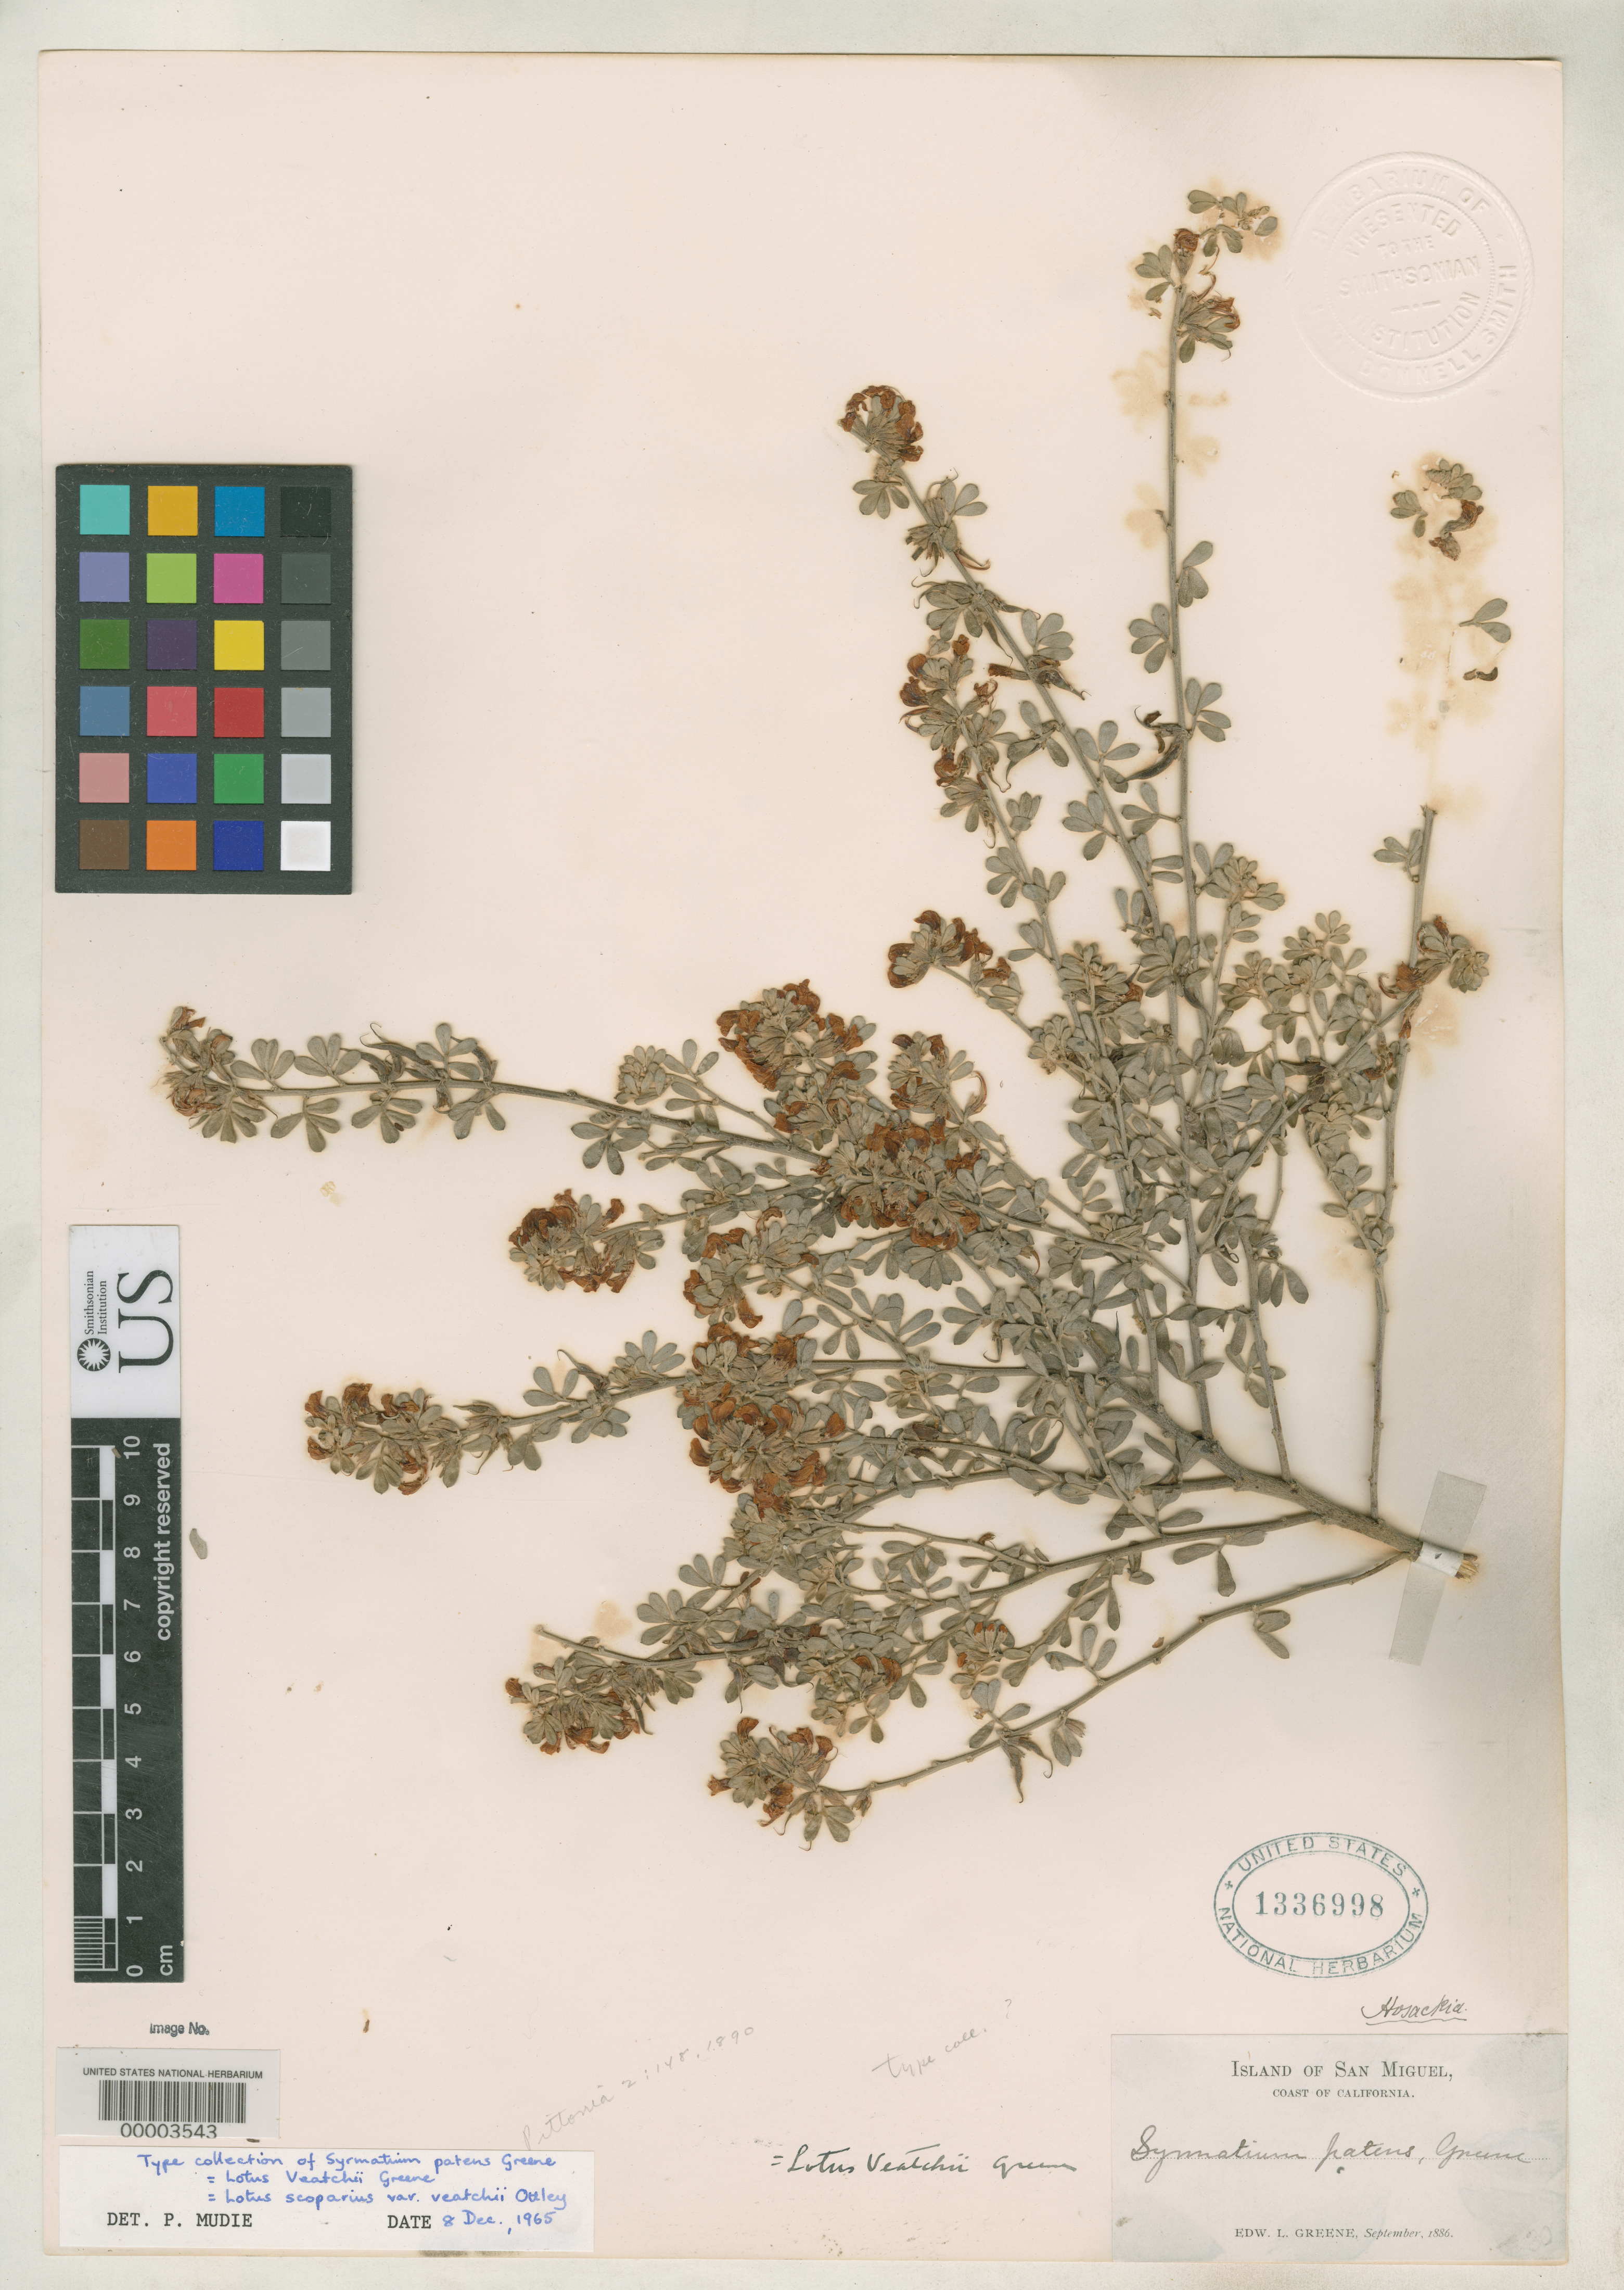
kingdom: Plantae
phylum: Tracheophyta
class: Magnoliopsida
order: Fabales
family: Fabaceae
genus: Lotus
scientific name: Lotus veatchii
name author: Greene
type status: Type Collection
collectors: E. L. Greene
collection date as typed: Sep 1886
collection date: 1886-09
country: United States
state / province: California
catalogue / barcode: US 1336998